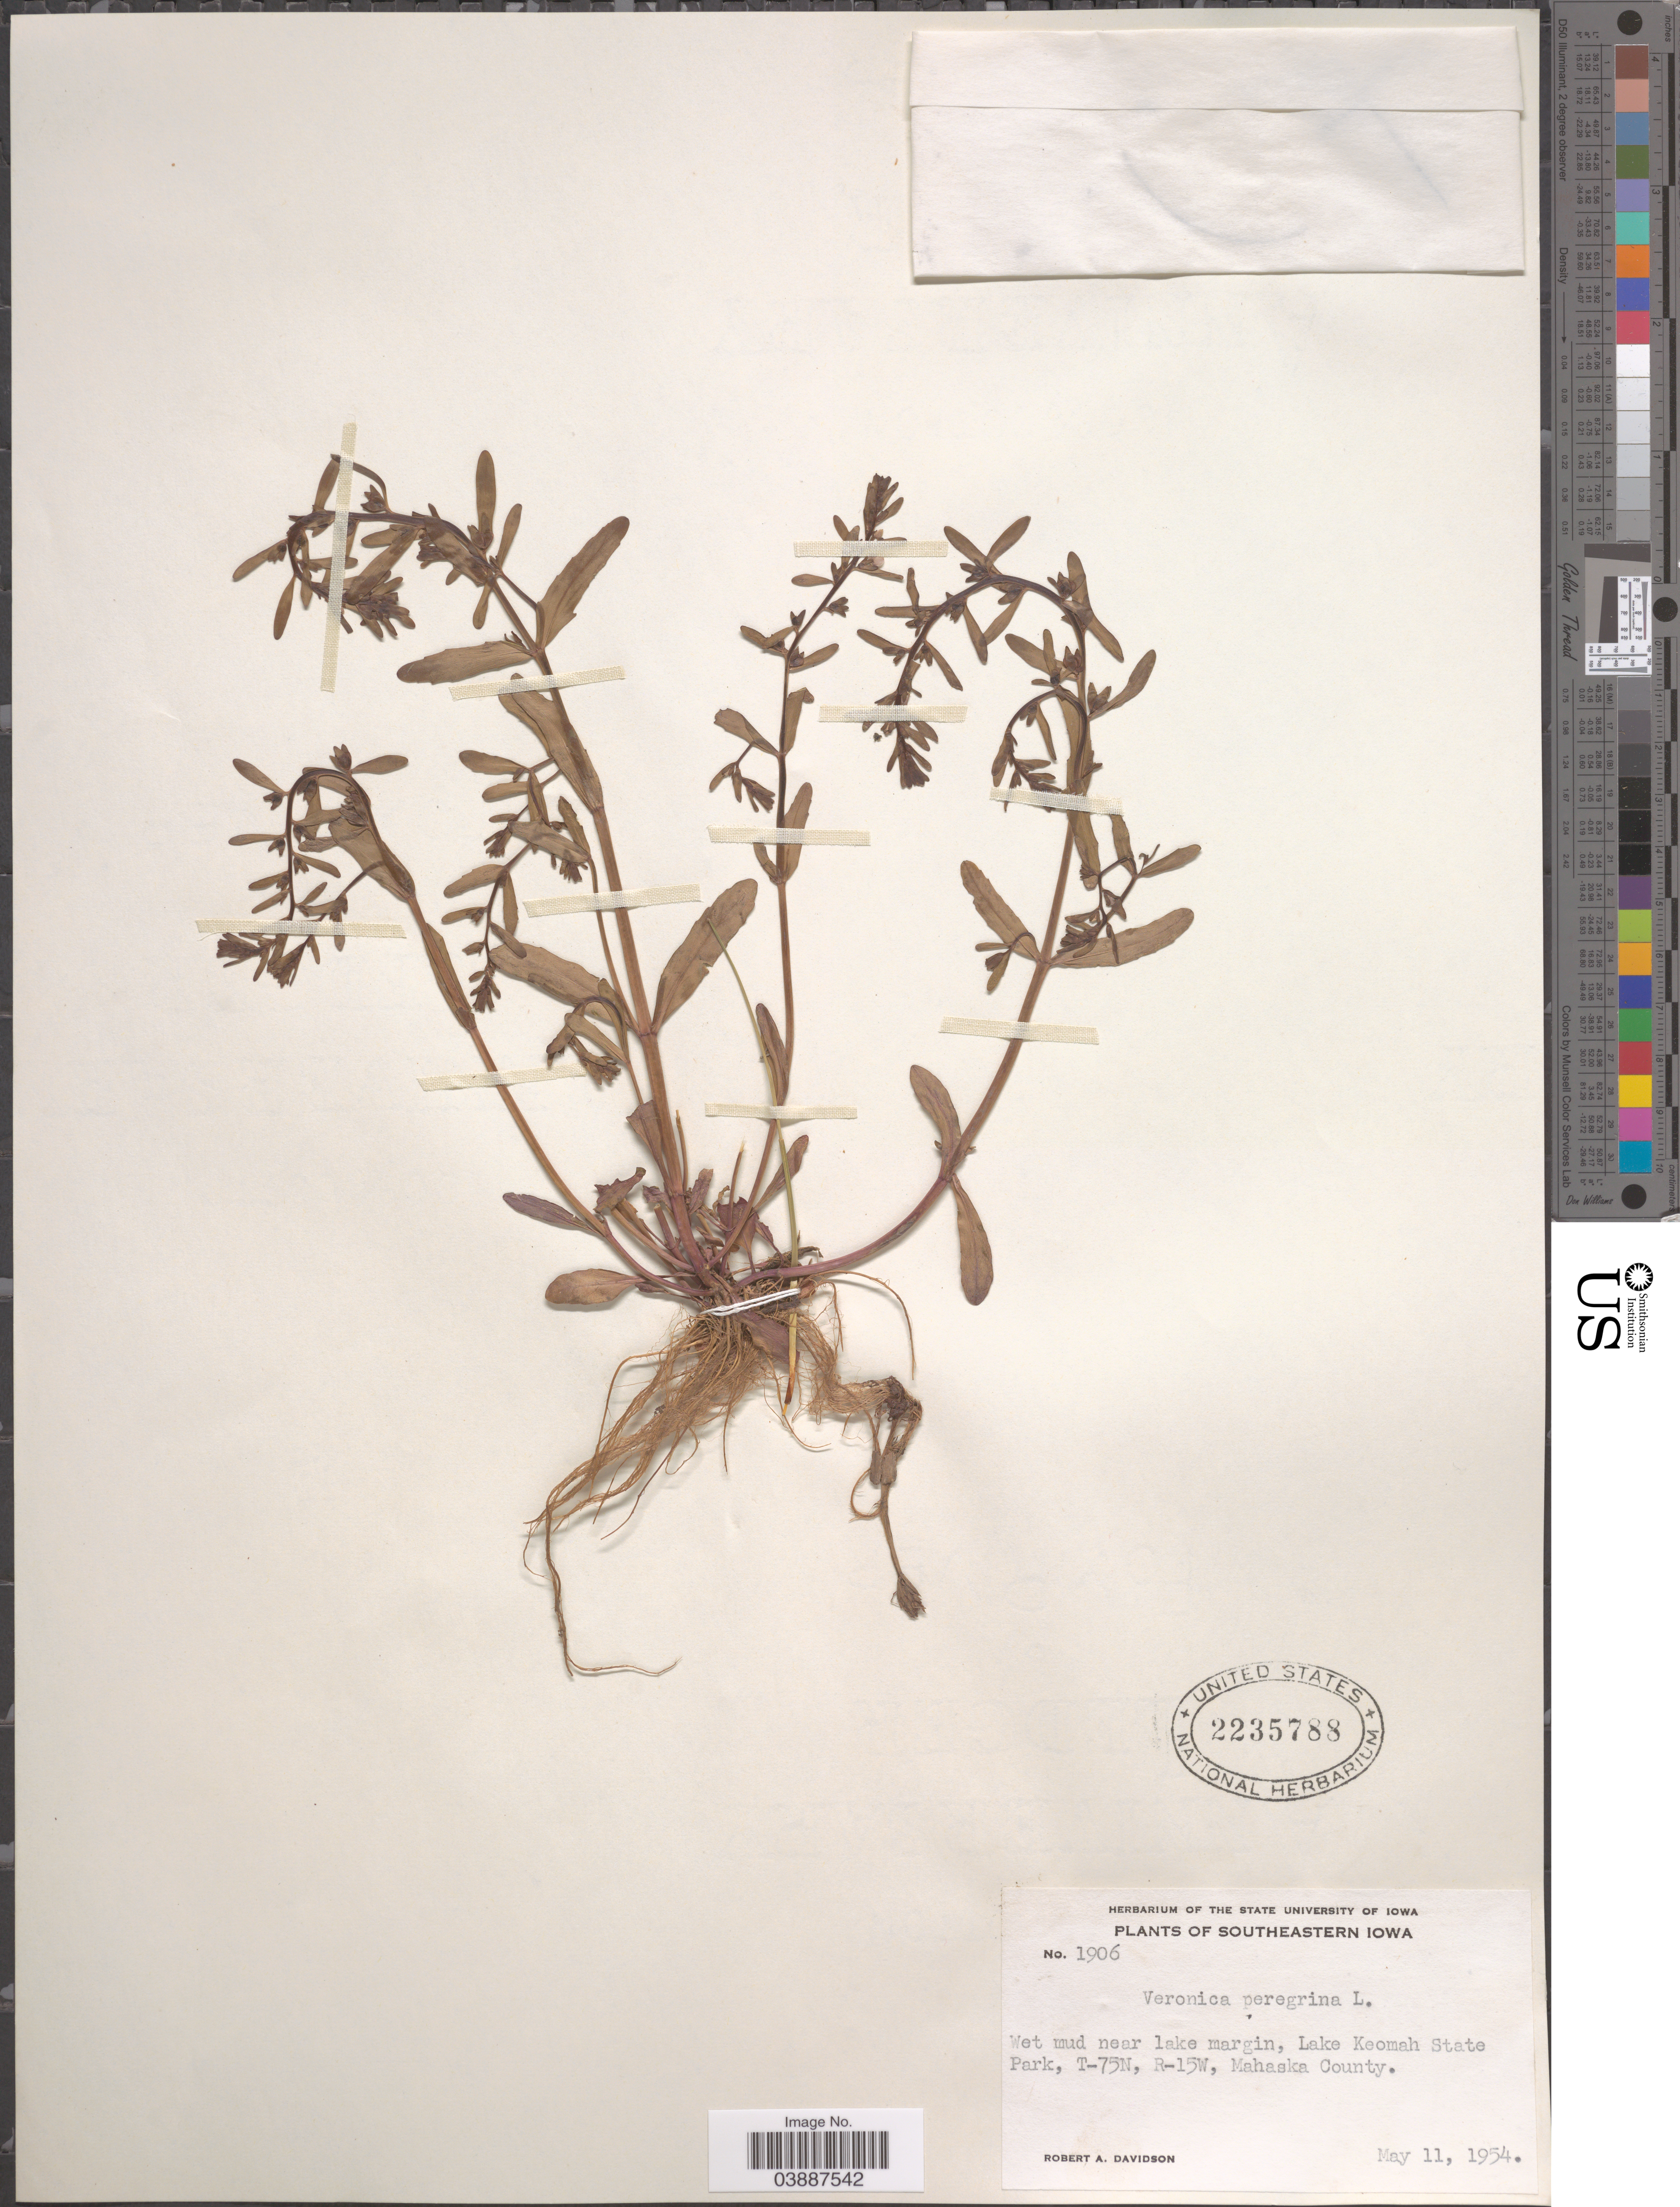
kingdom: Plantae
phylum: Tracheophyta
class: Magnoliopsida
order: Lamiales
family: Plantaginaceae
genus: Veronica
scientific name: Veronica peregrina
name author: L.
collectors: R. A. Davidson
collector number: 1906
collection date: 1954-05-11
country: United States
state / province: Iowa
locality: Southeastern Iowa. Wet mud near lake margin, Lake Keomah State Park, T-75N, R-15W, Mahaska County.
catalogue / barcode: US 2235788